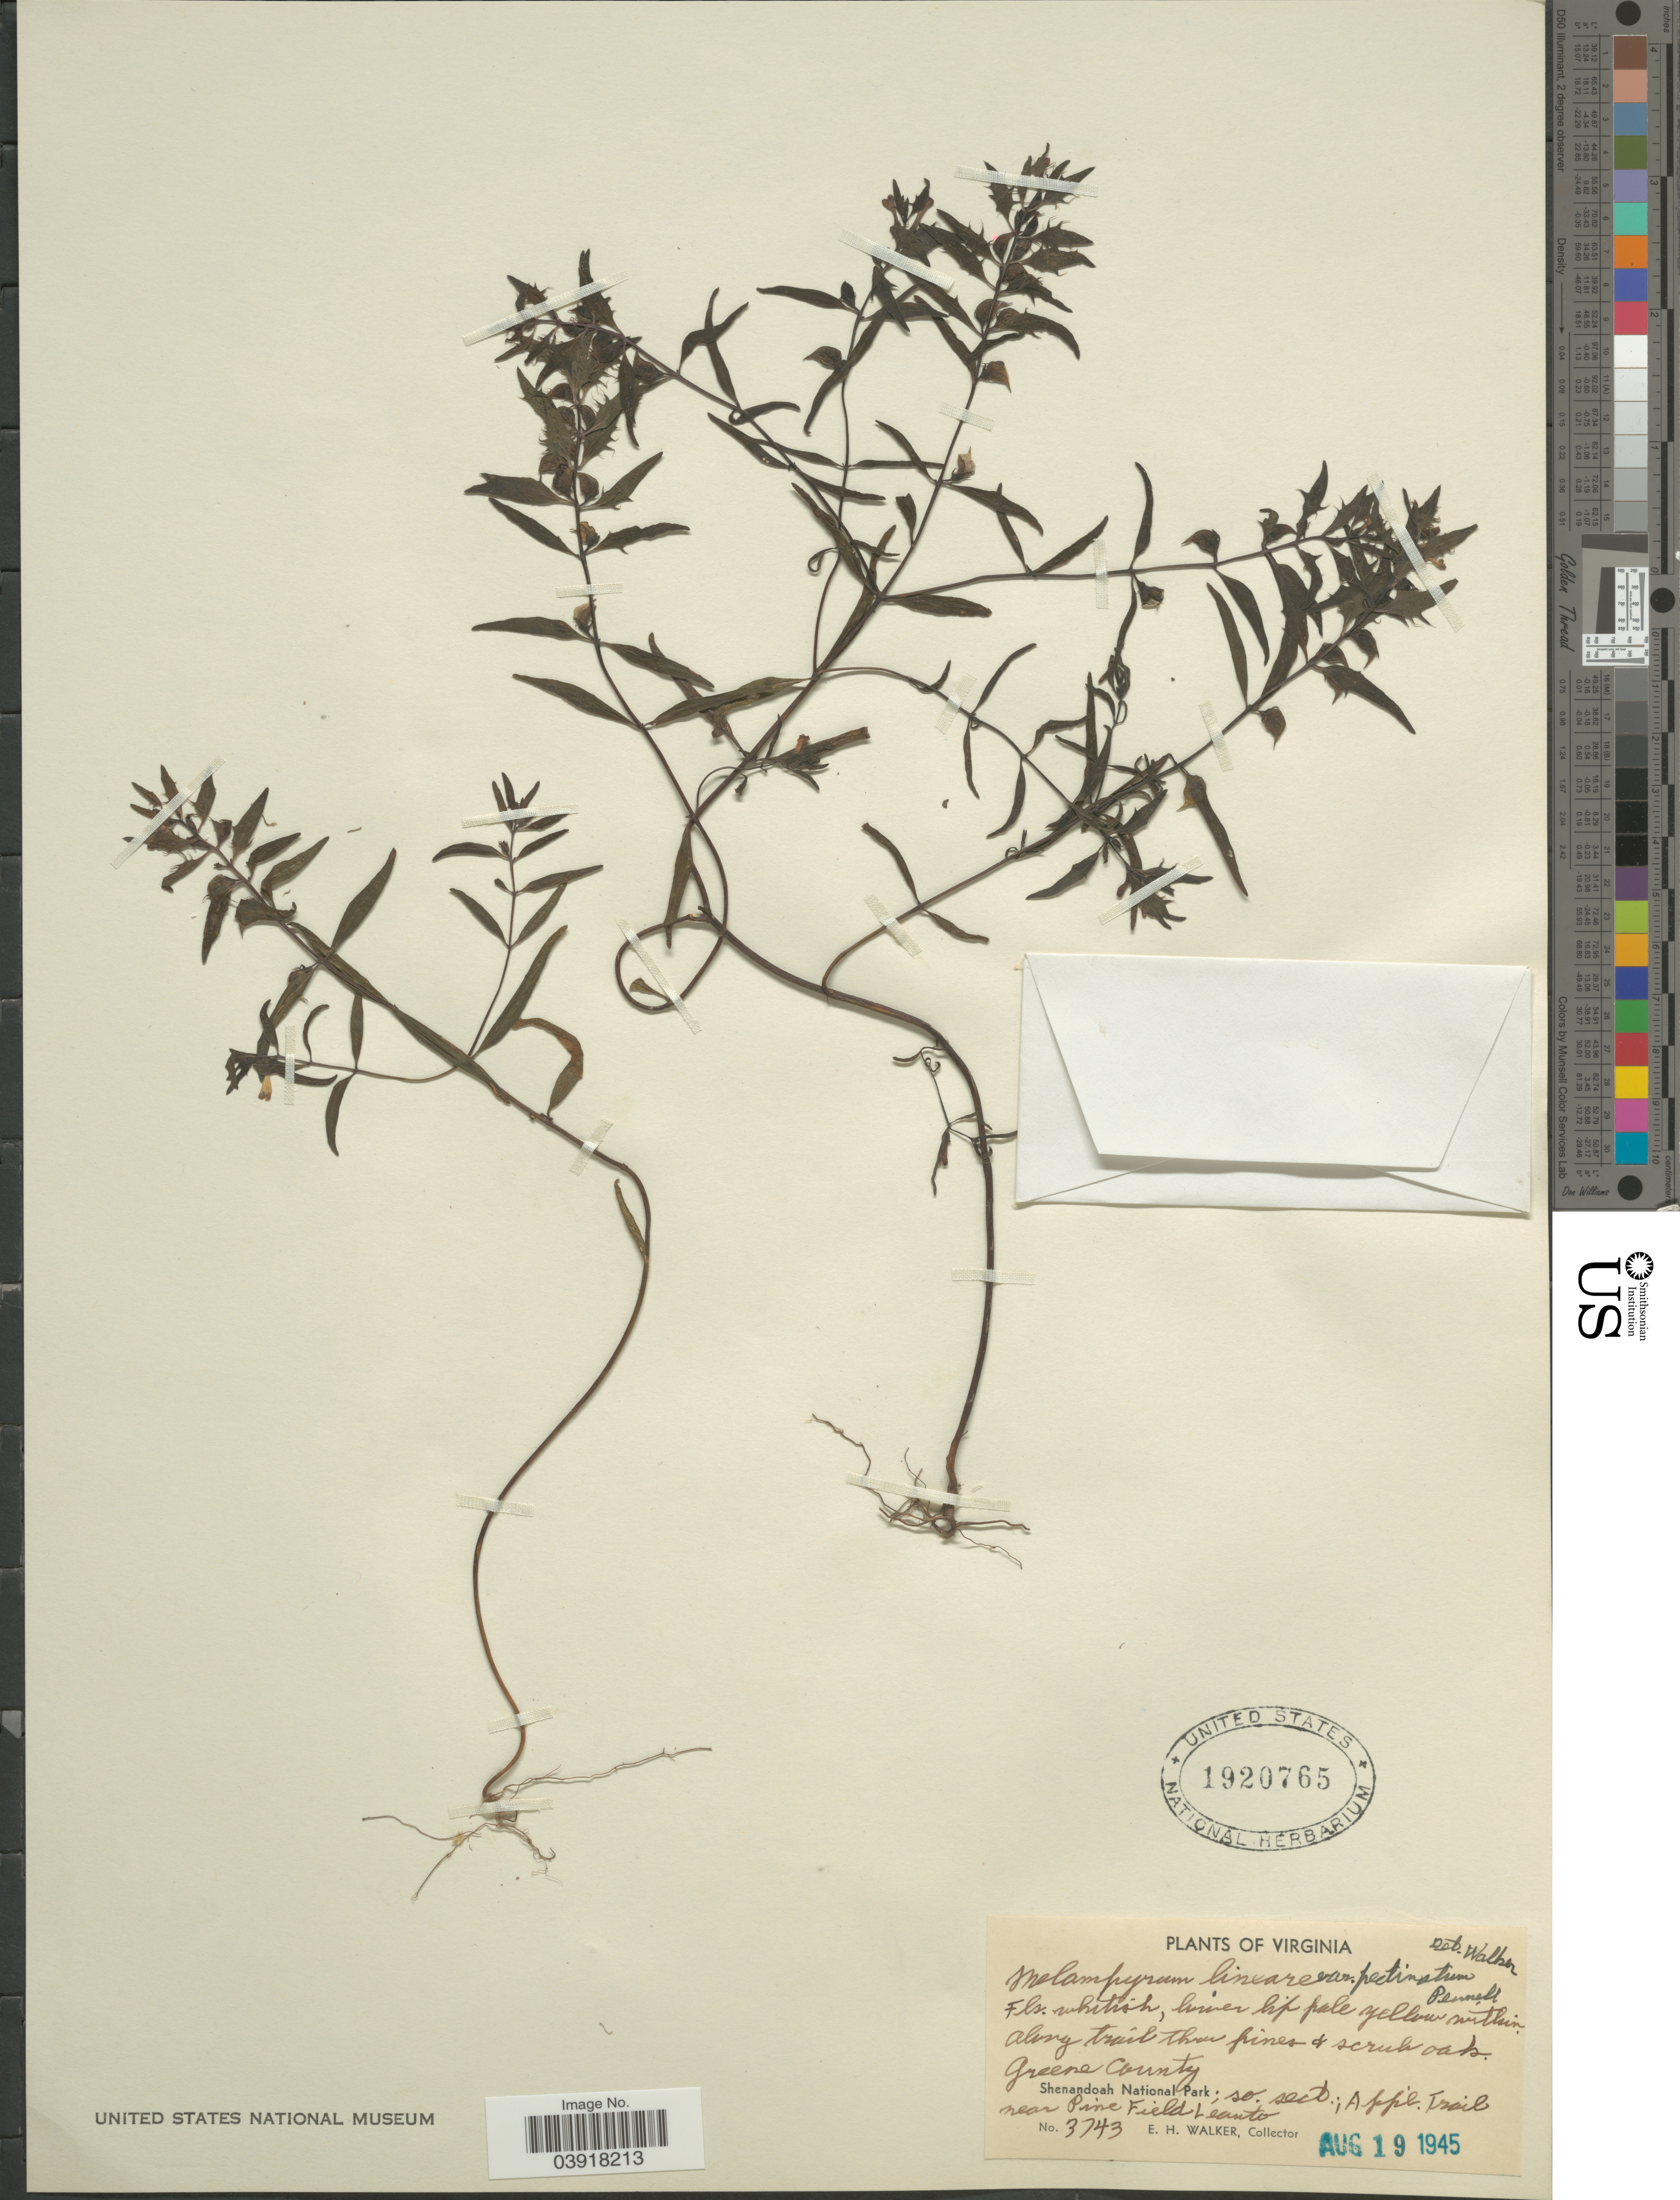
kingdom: Plantae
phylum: Tracheophyta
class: Magnoliopsida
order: Lamiales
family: Orobanchaceae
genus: Melampyrum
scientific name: Melampyrum lineare var. pectinatum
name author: (Pennell) Fernald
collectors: E. H. Walker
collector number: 3743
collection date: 1945-08-19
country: United States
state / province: Virginia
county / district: Greene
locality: Greene County. Shenandoah National Park; so. sect.; Appl. Trail near Pine Field Leanto.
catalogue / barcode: US 1920765